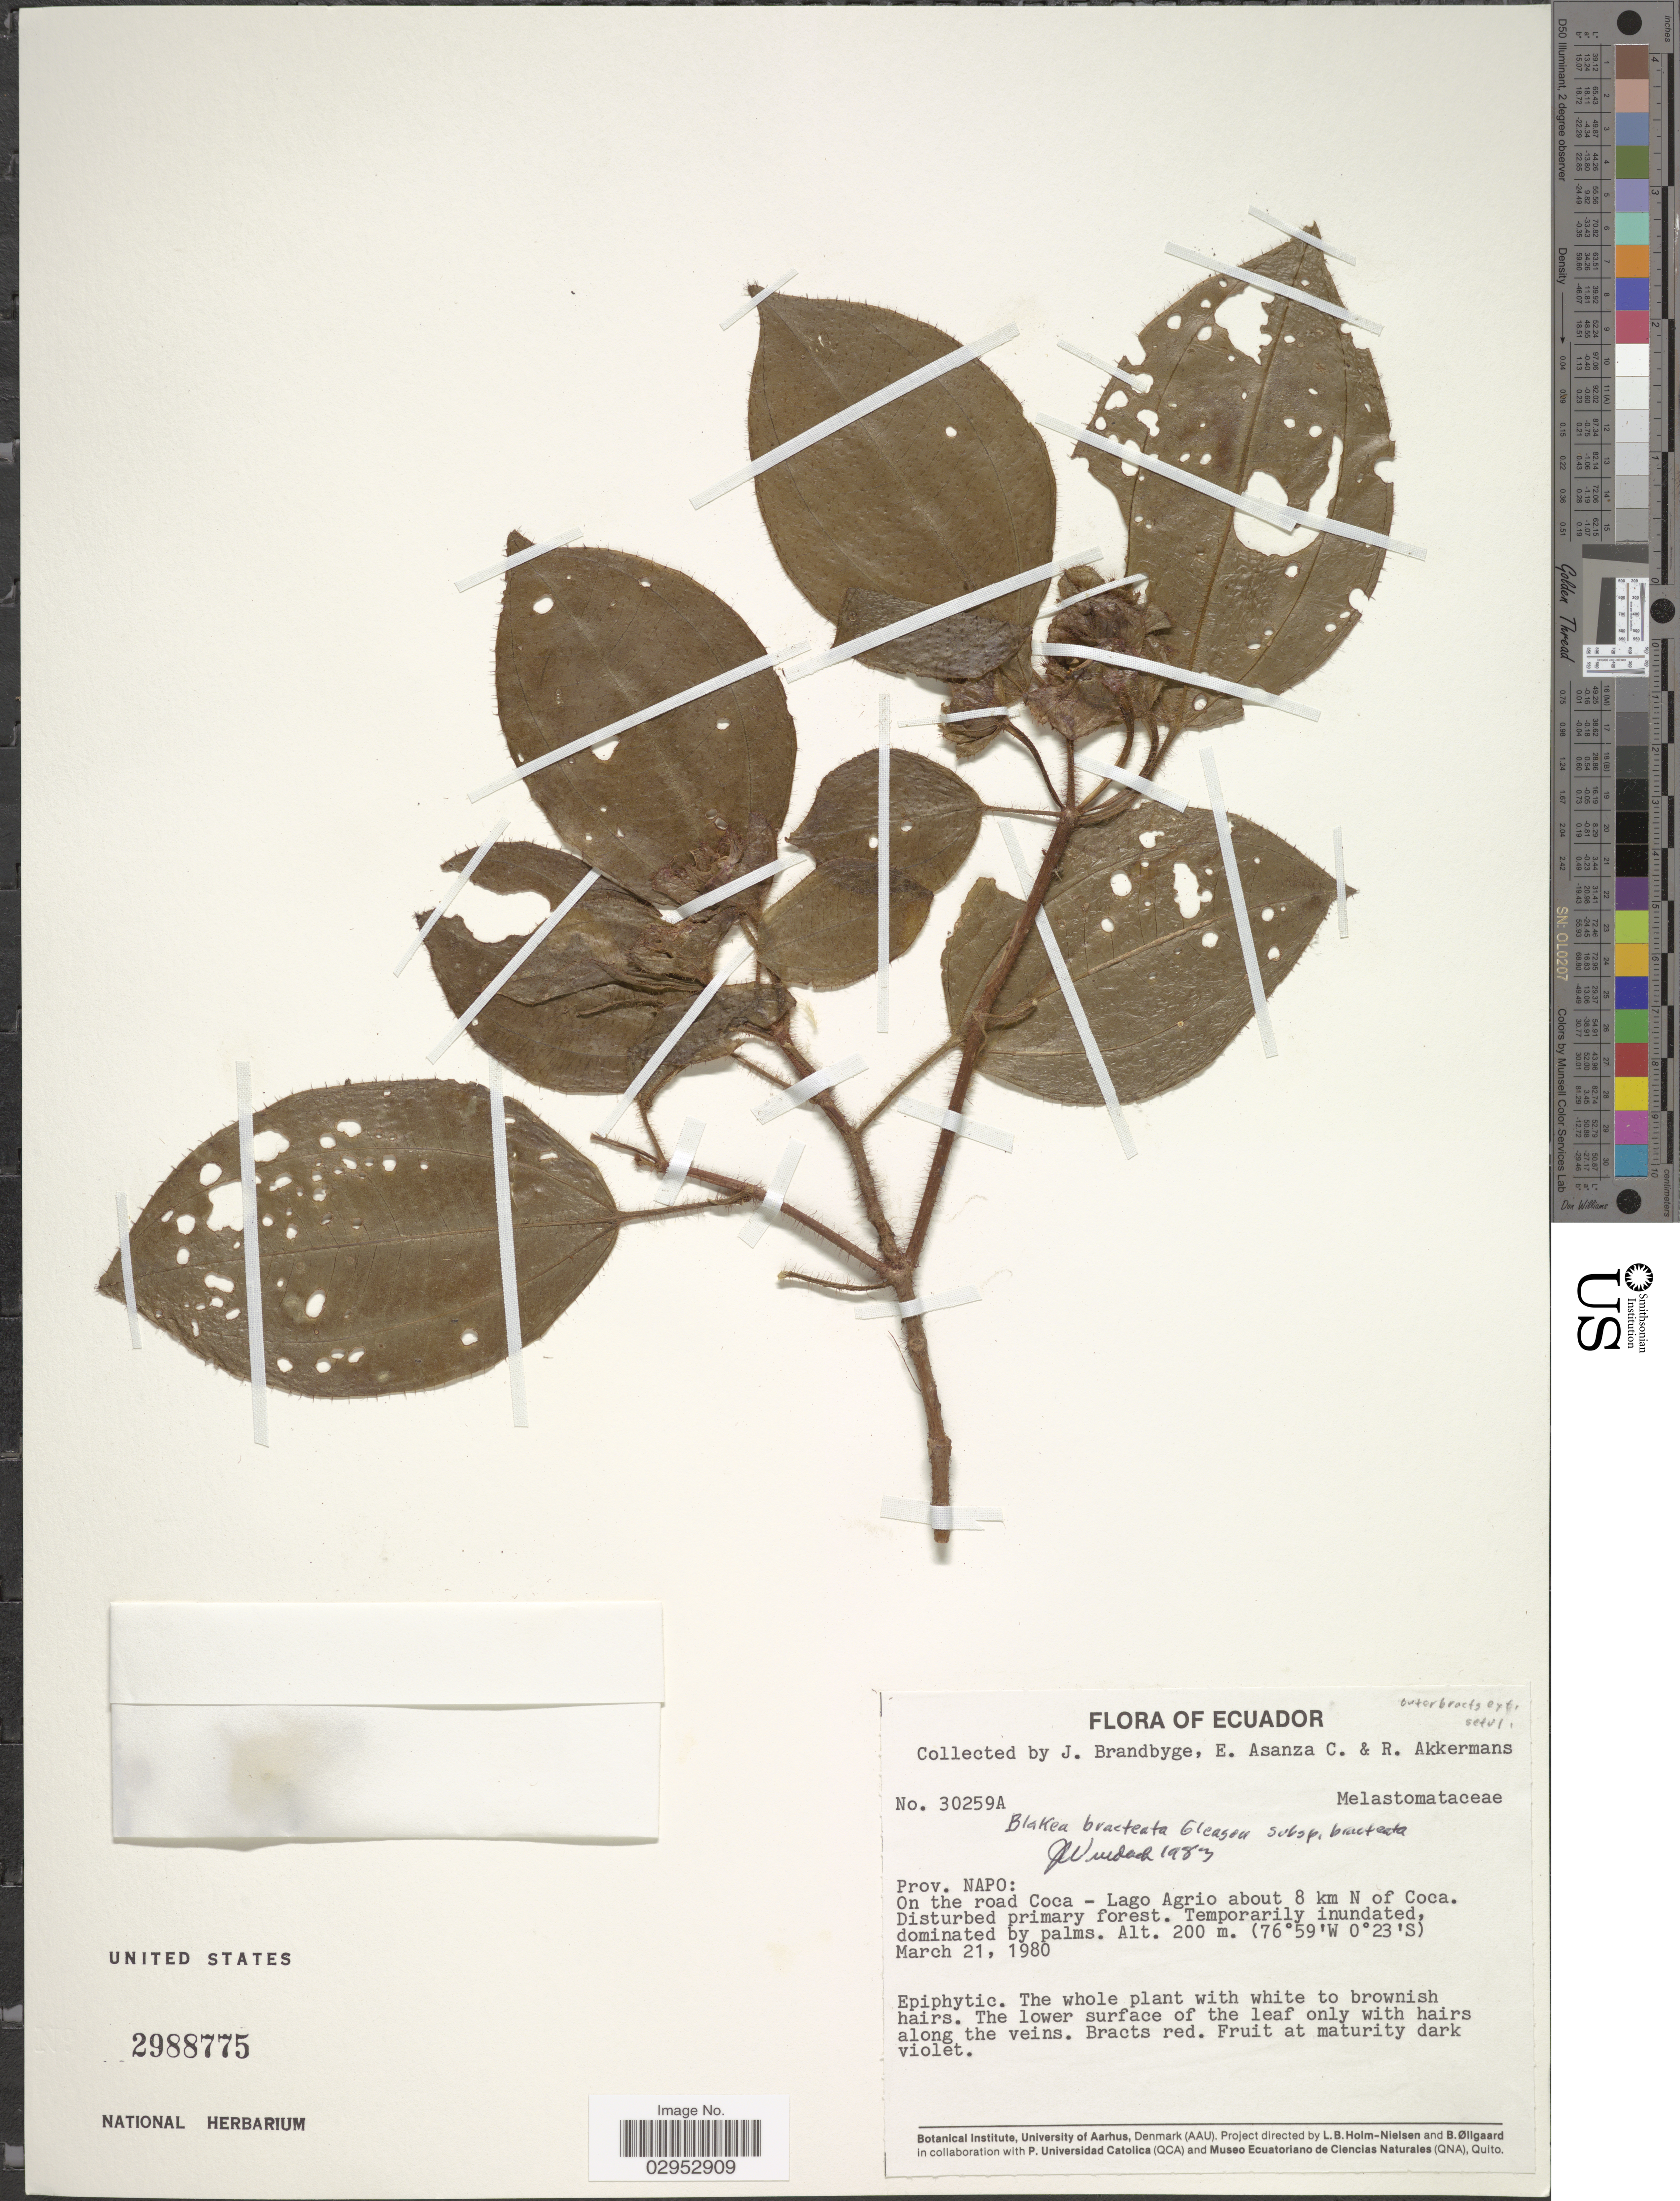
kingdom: Plantae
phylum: Tracheophyta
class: Magnoliopsida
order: Myrtales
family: Melastomataceae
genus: Blakea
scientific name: Blakea bracteata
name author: Gleason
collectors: J. Brandbyge, E. Asanza C. & R. W. A. P. Akkermans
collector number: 30259A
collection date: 1980-03-21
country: Ecuador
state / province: Napo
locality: On the road Coca - Lago Agrio about 8 km N of Coca.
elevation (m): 200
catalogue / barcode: US 2988775